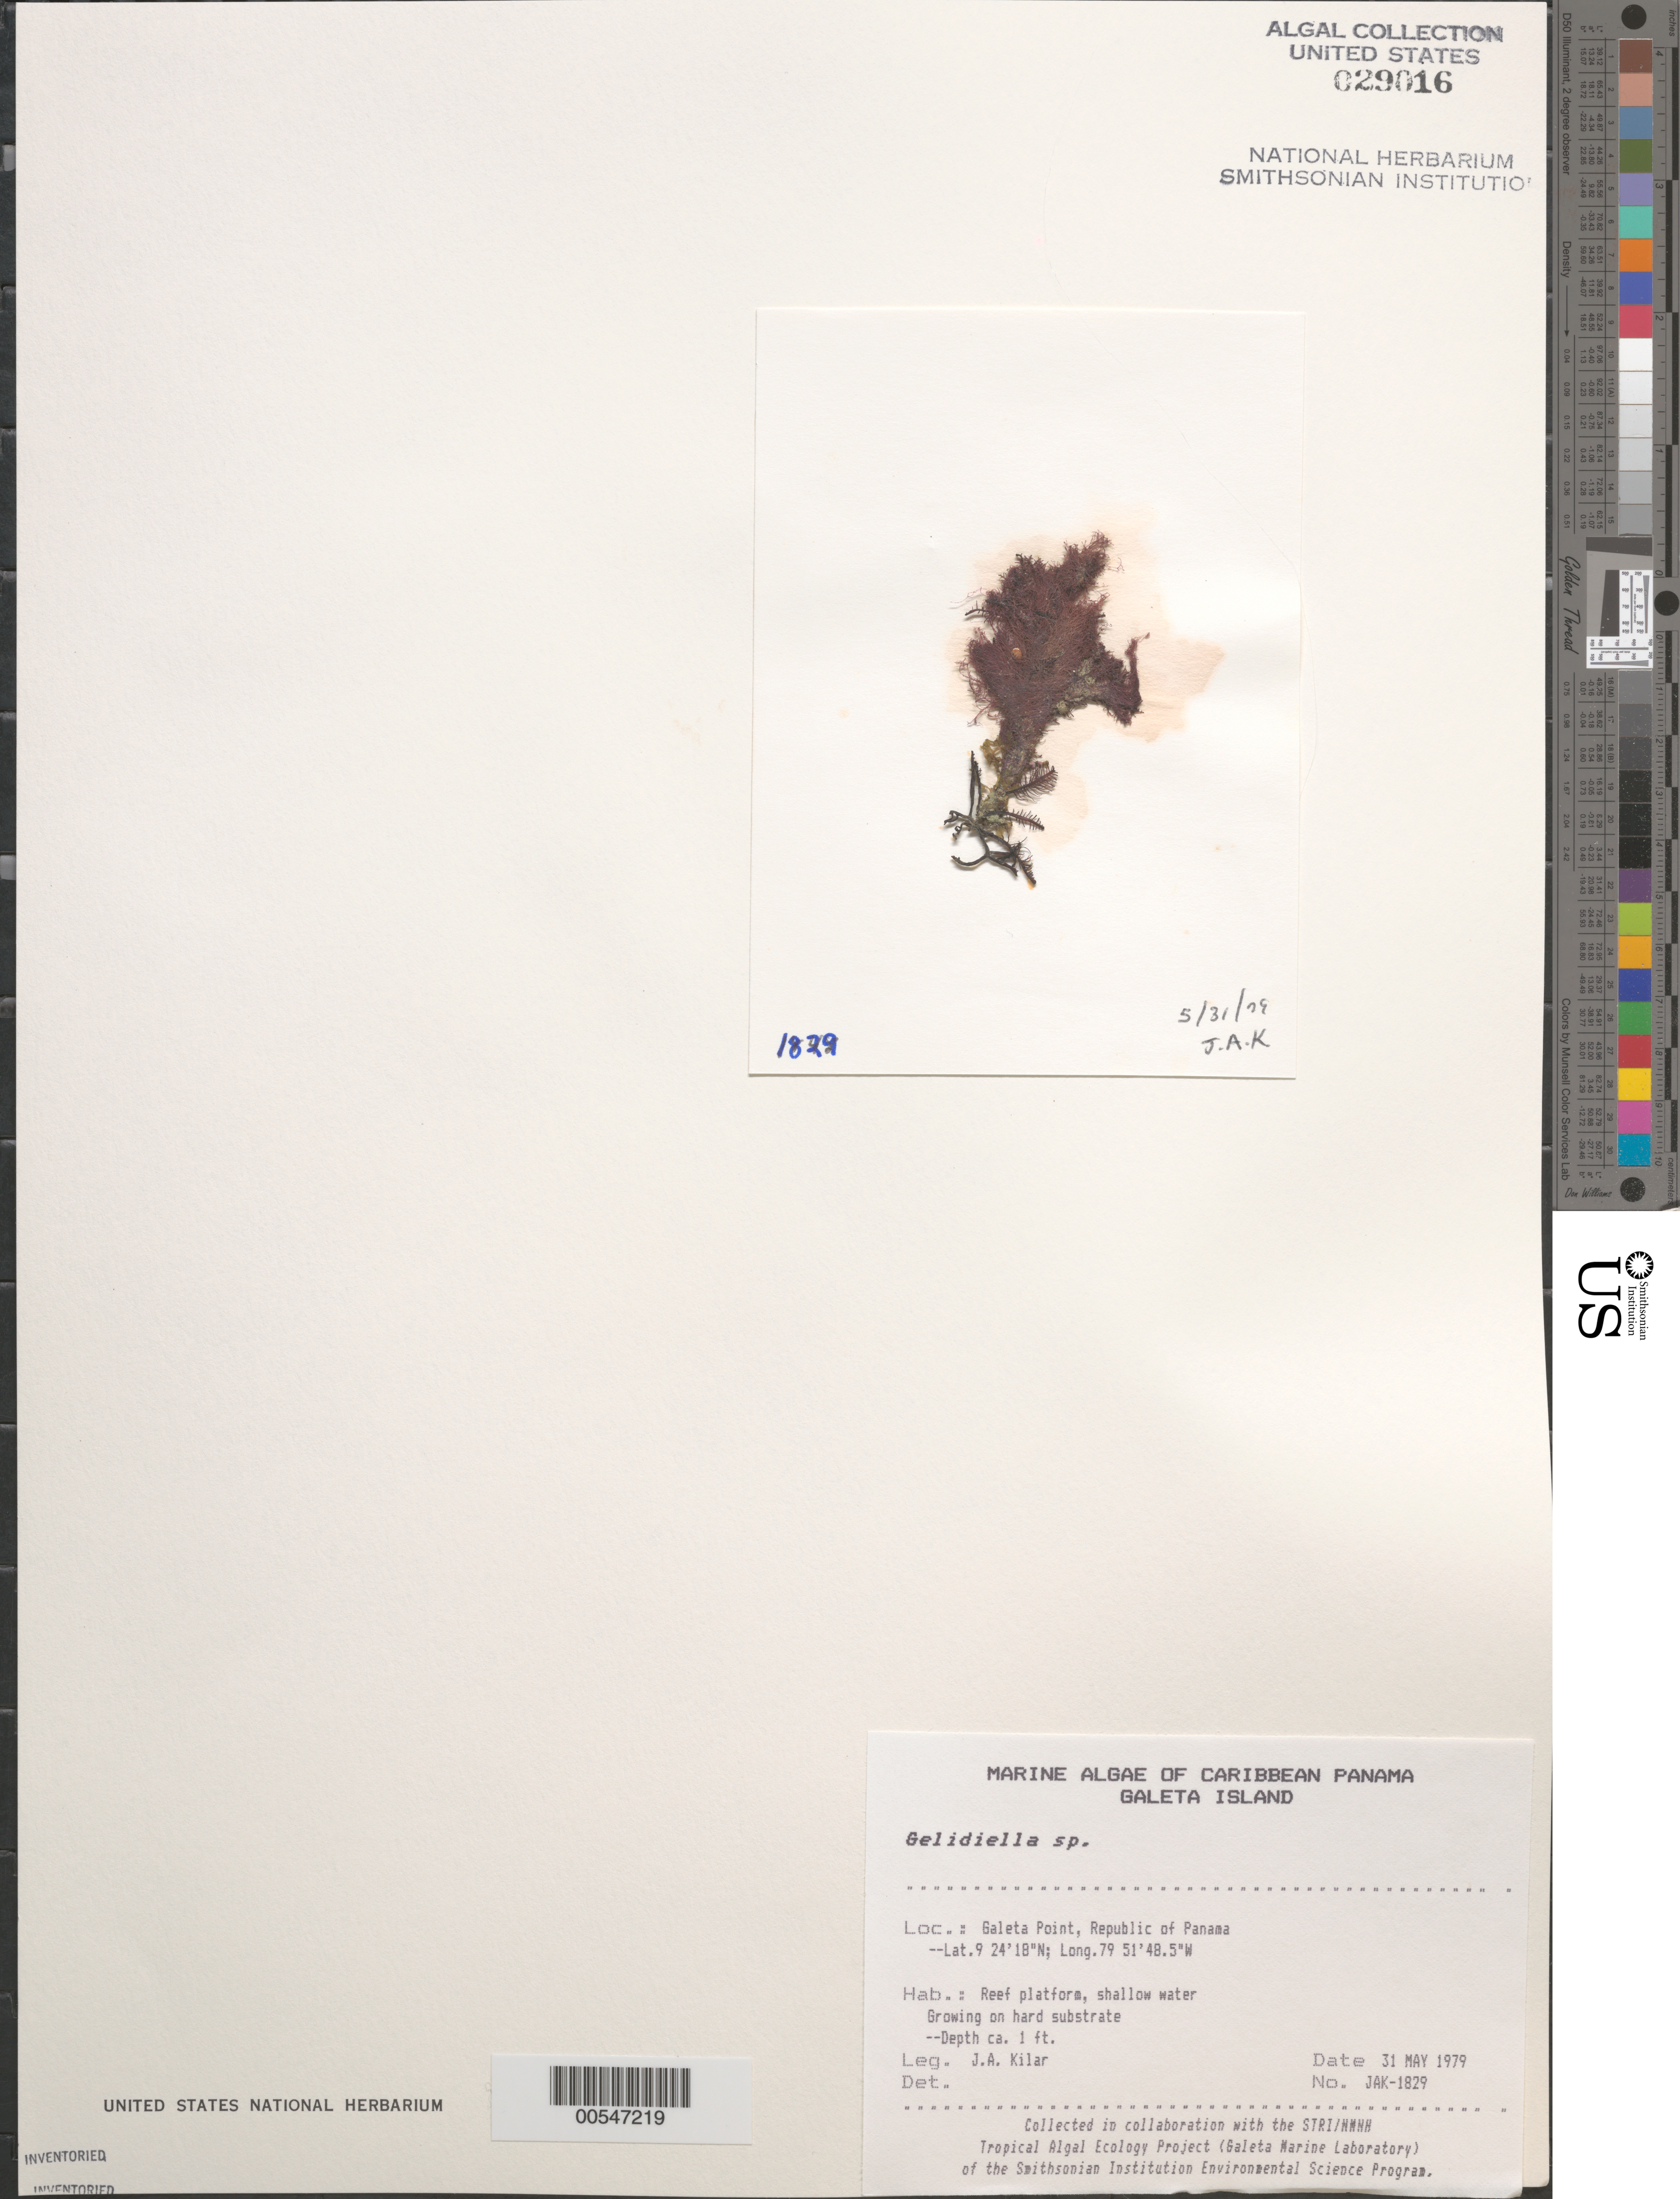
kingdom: Plantae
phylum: Rhodophyta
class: Florideophyceae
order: Gelidiales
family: Gelidiellaceae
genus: Gelidiella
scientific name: Gelidiella sp.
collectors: J. A. Kilar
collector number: JAK-1829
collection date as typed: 31 May 1979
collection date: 1979-05-31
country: Panama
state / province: Colón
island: Galeta Island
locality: Galeta Point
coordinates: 9 24' 18" N, 79 51' 48.5" W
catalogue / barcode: US 29016